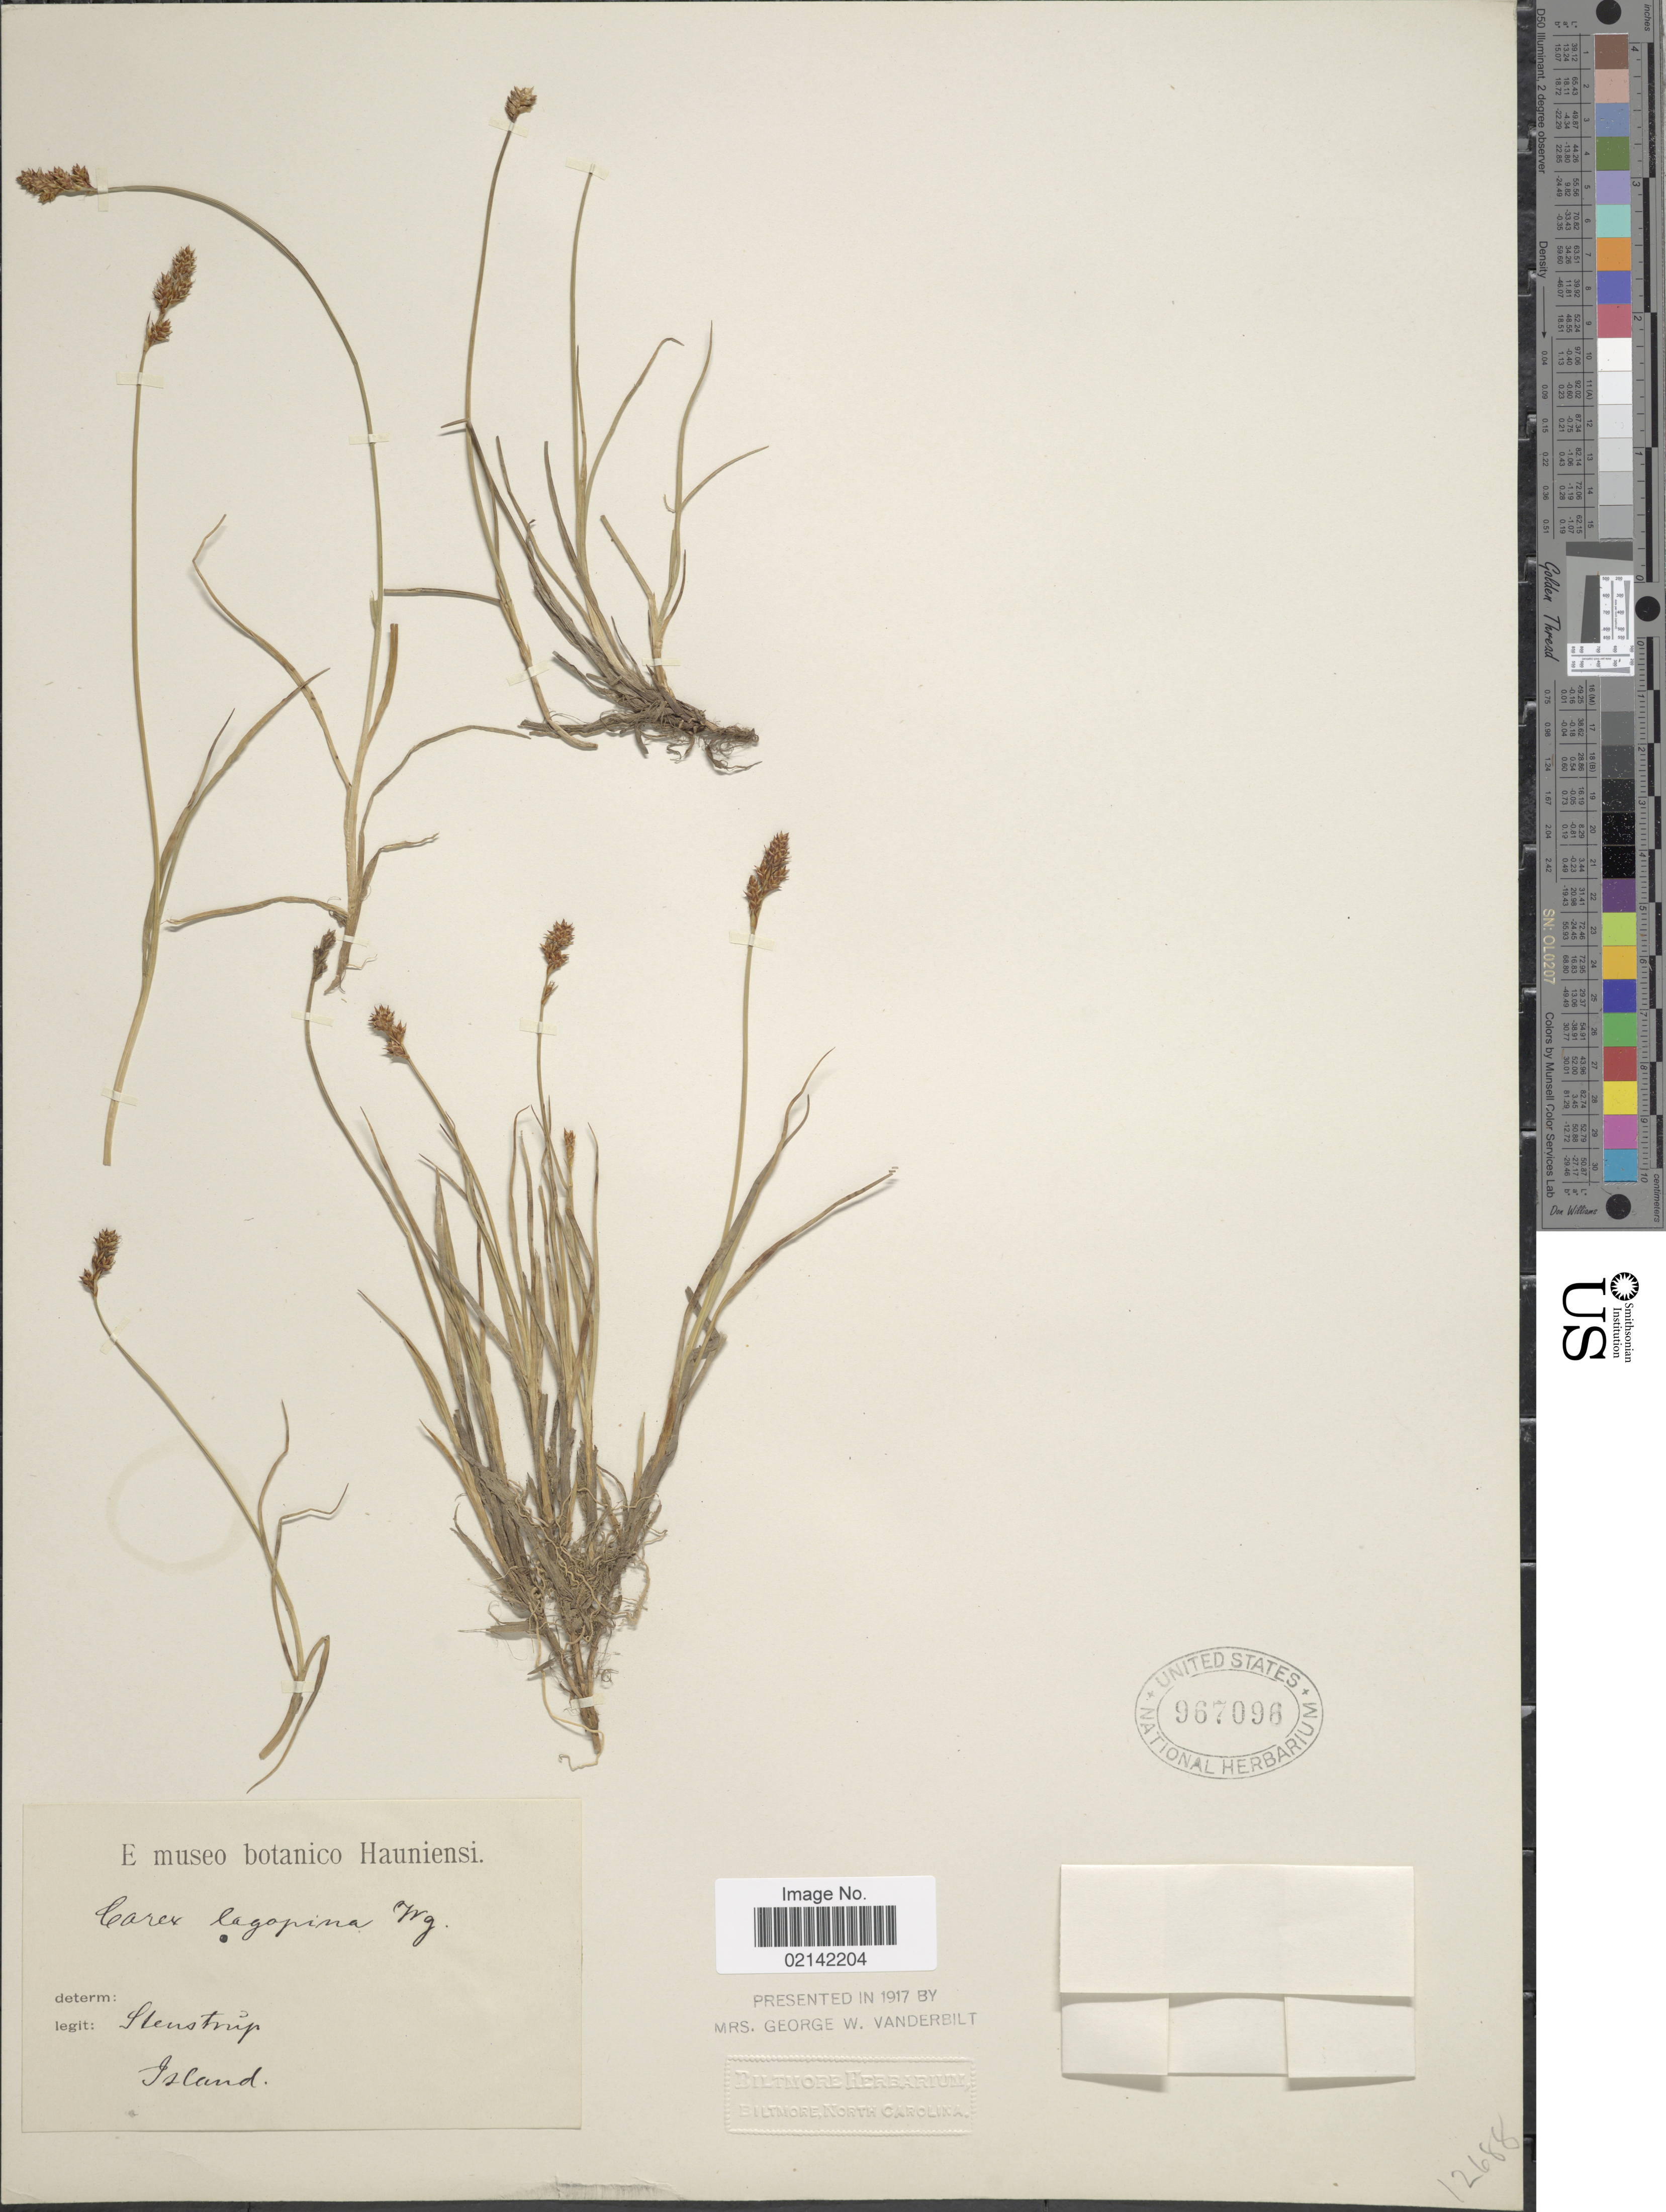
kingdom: Plantae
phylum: Tracheophyta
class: Liliopsida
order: Poales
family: Cyperaceae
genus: Carex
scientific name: Carex lachenalii subsp. lachenalii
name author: Schkuhr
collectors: ex Mus. Bot. Hauniense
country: Sweden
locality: Stenstrup Island.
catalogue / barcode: US 967096